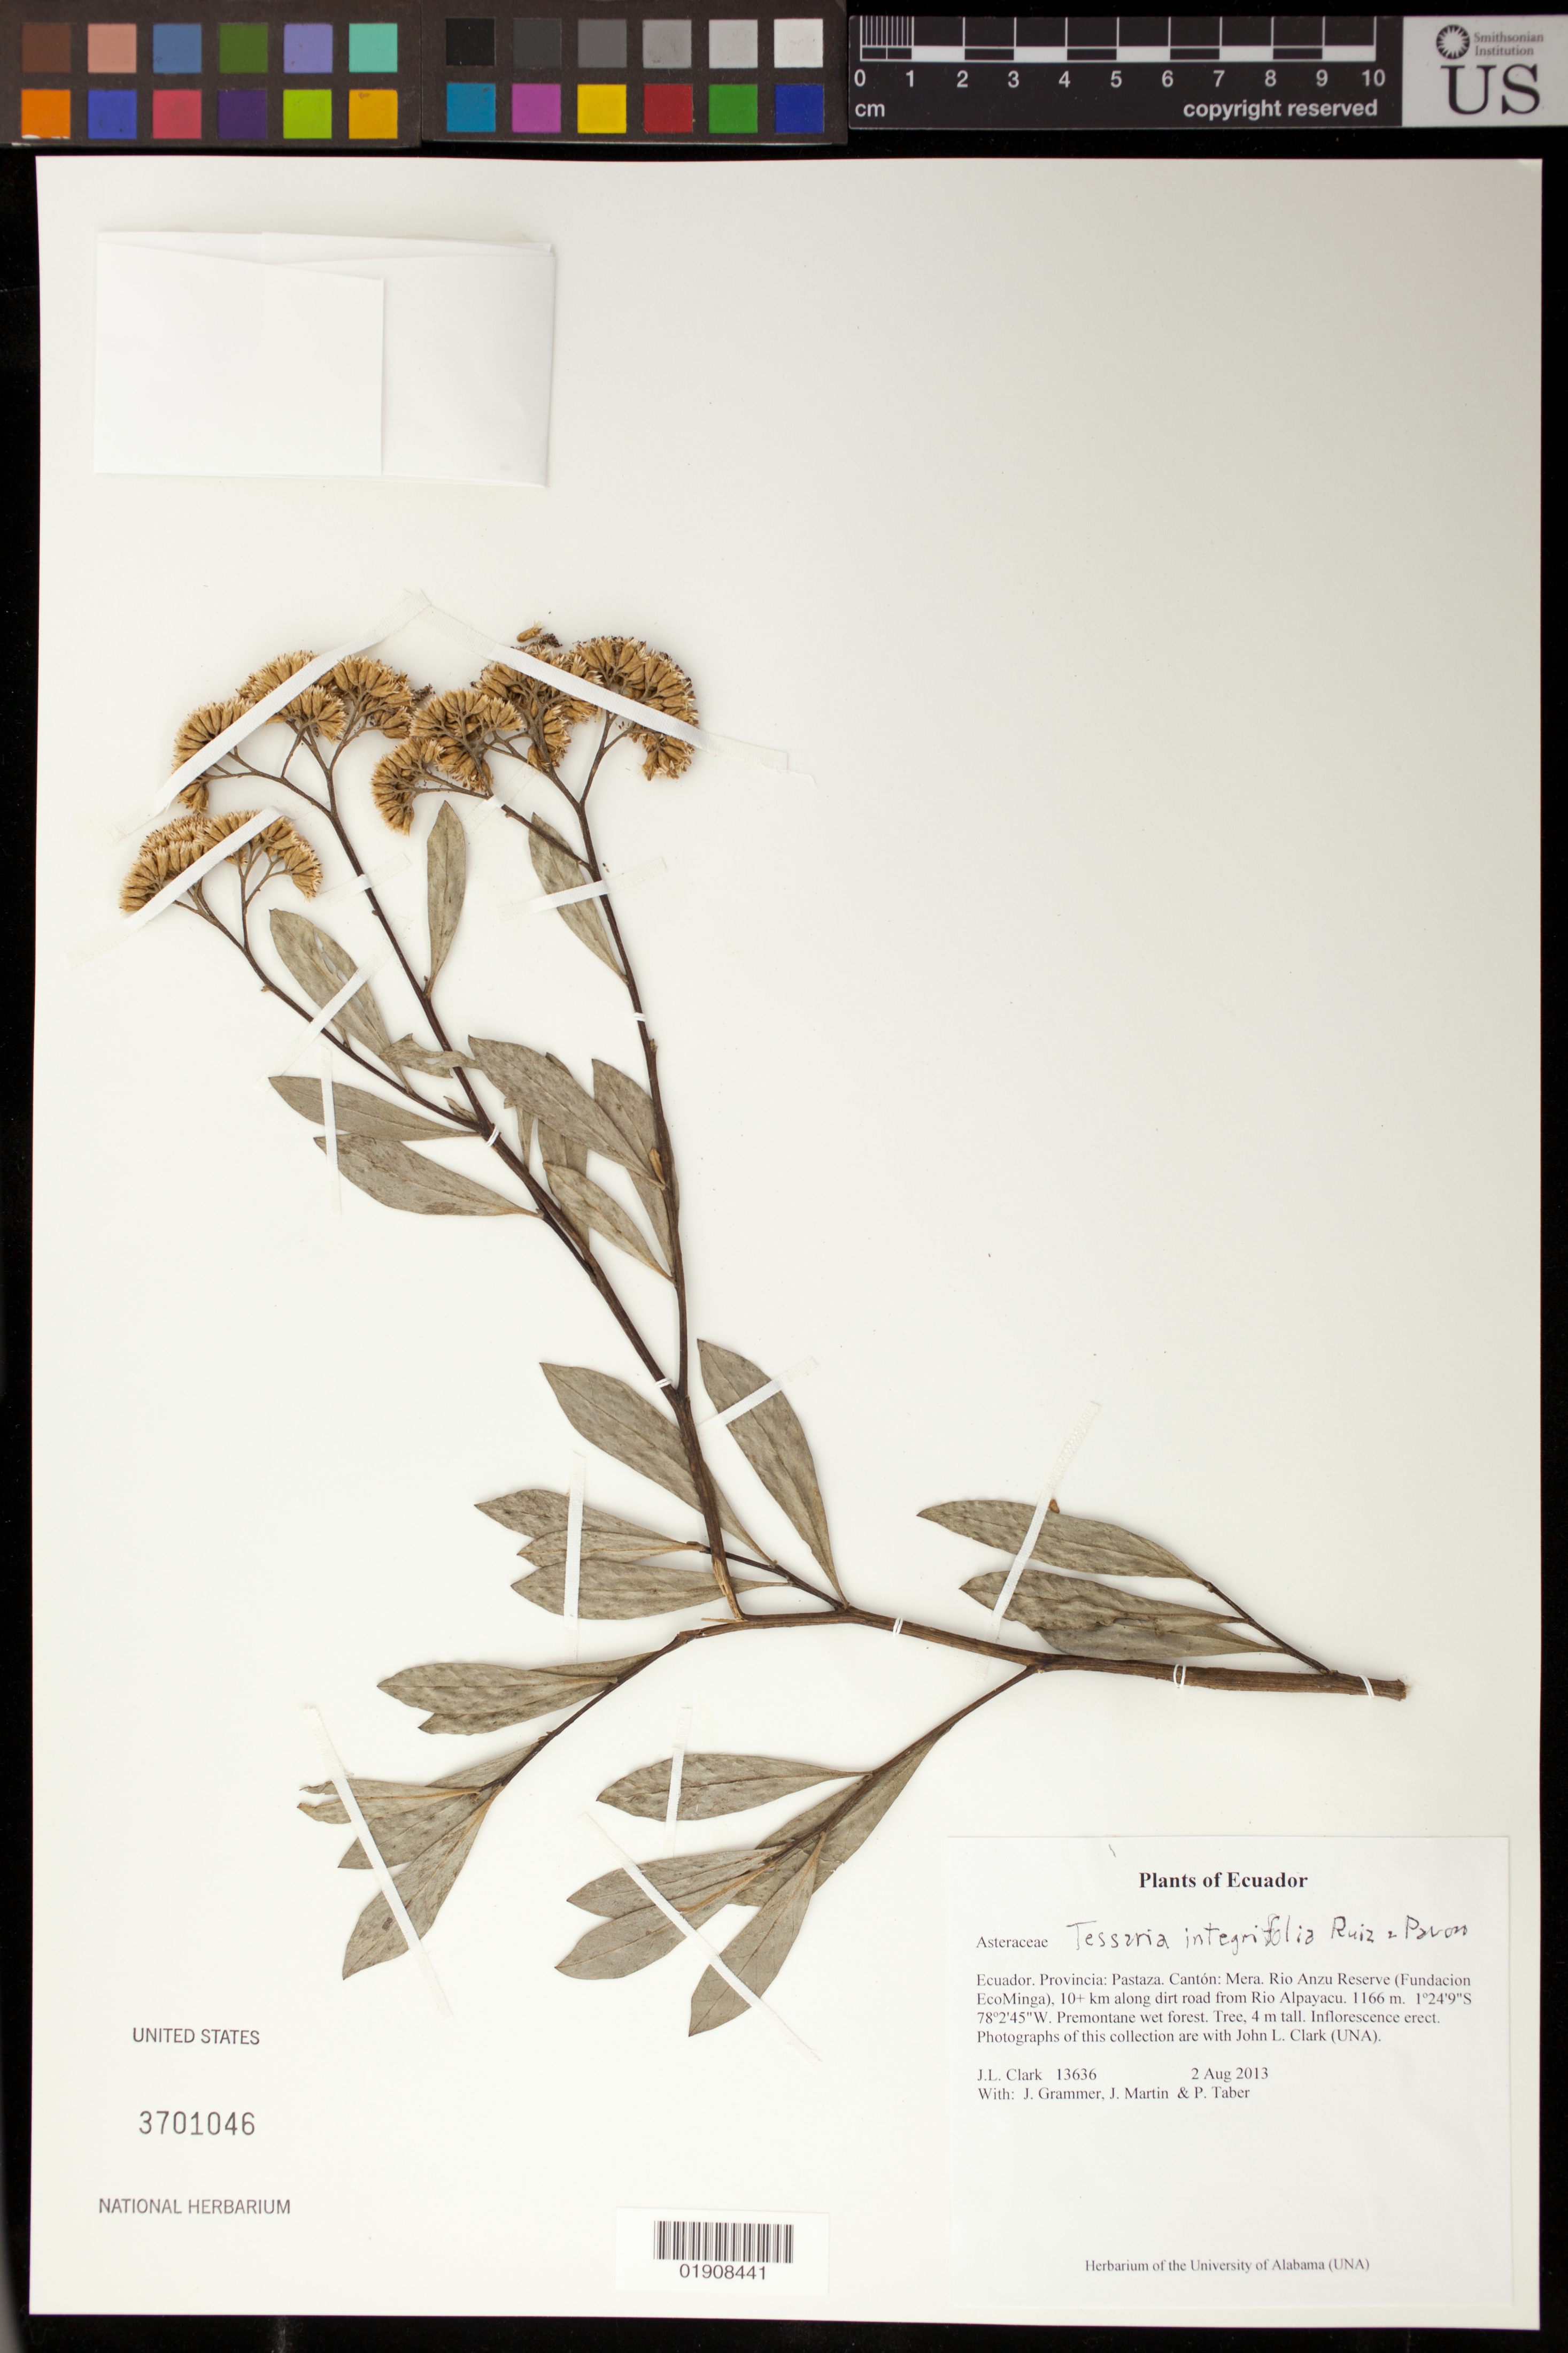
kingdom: Plantae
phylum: Tracheophyta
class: Magnoliopsida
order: Asterales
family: Asteraceae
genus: Tessaria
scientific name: Tessaria integrifolia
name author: Ruiz & Pav.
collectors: J. L. Clark, J. Grammer, J. Martin & P. Taber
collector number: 13636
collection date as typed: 2 Aug 2013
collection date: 2013-08-02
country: Ecuador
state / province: Pastaza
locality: Canton: Mera. Rio Anzu Reserve (Fundacion EcoMinga), 10+ km along dirt road from Rio Alpayacu.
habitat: Premontane wet forest.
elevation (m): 1166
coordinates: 1 24 9 S, 78 2 45 W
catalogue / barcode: US 3701046